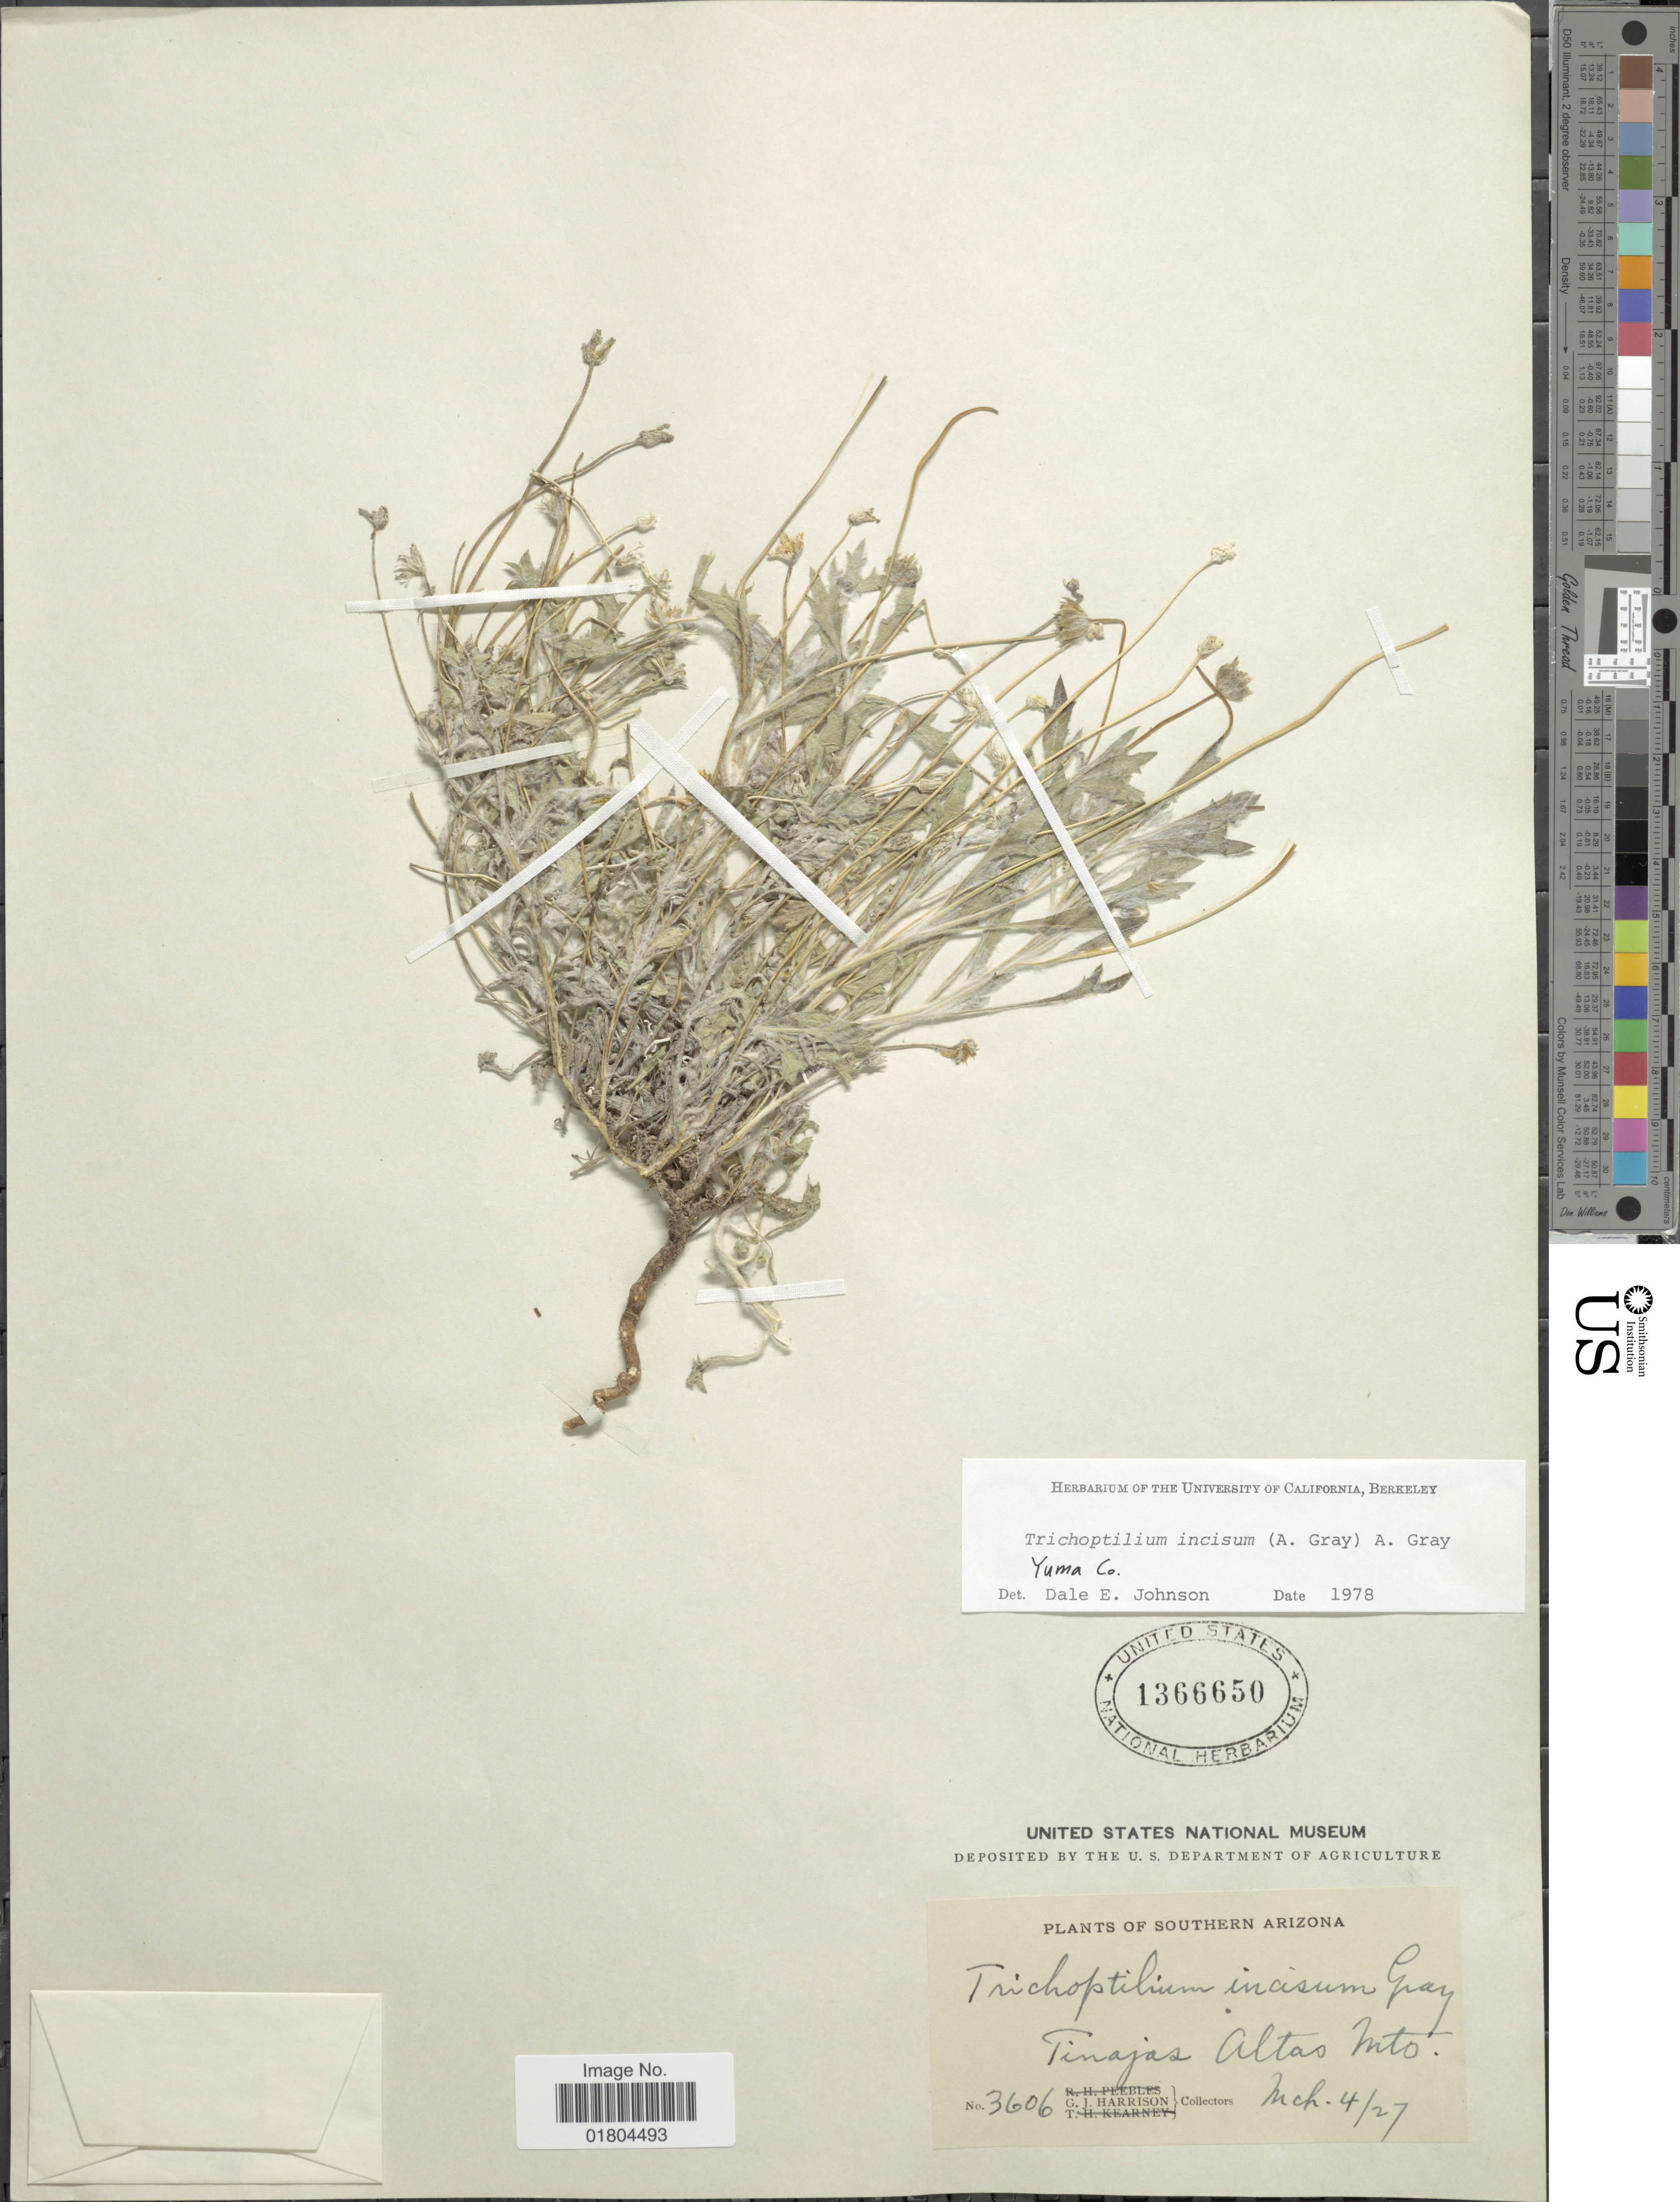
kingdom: Plantae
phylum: Tracheophyta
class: Magnoliopsida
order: Asterales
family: Asteraceae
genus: Trichoptilium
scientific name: Trichoptilium incisum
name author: (A. Gray) A. Gray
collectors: G. J. Harrison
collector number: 3606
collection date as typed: Transcribed d/m/y: 4/3/27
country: United States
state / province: Arizona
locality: Southern Arizona, Tinajas Altas Mts.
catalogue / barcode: US 1366650